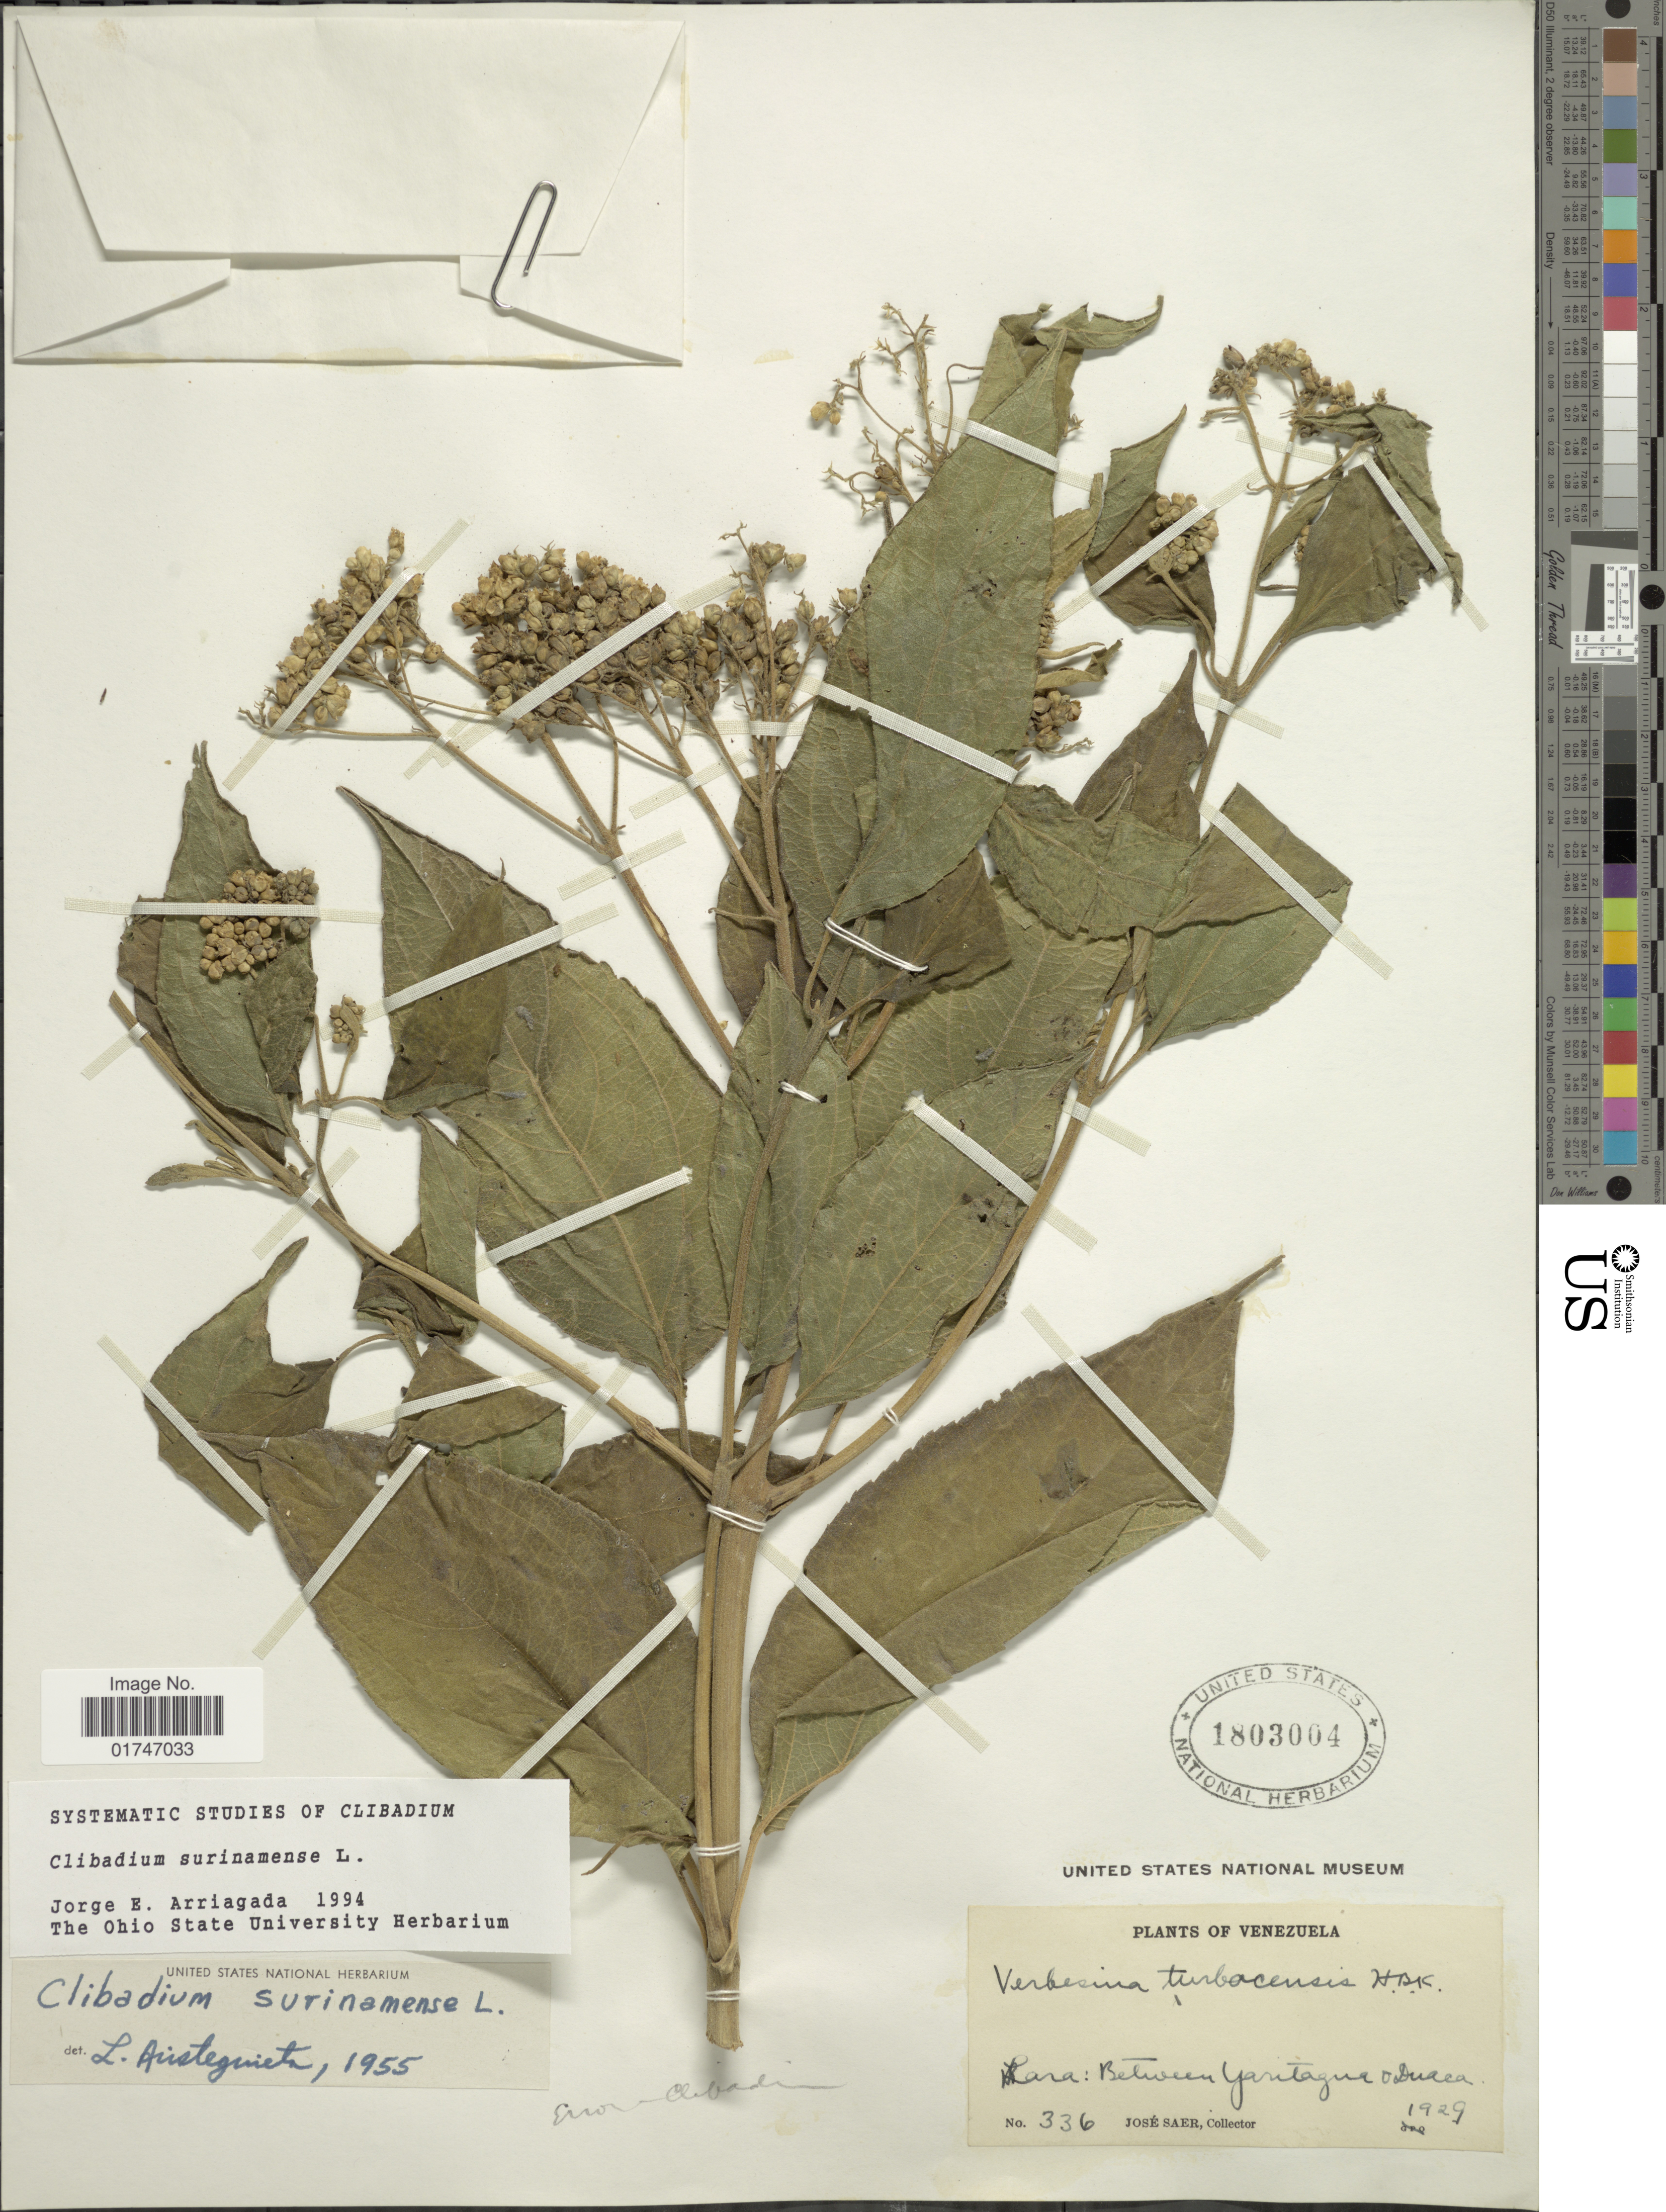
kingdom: Plantae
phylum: Tracheophyta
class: Magnoliopsida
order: Asterales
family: Asteraceae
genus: Clibadium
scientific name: Clibadium surinamense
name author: L.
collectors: J. Saer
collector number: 336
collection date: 1929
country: Venezuela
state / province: Lara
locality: Lara: Between Yaritagua & Duaca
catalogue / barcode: US 1803004